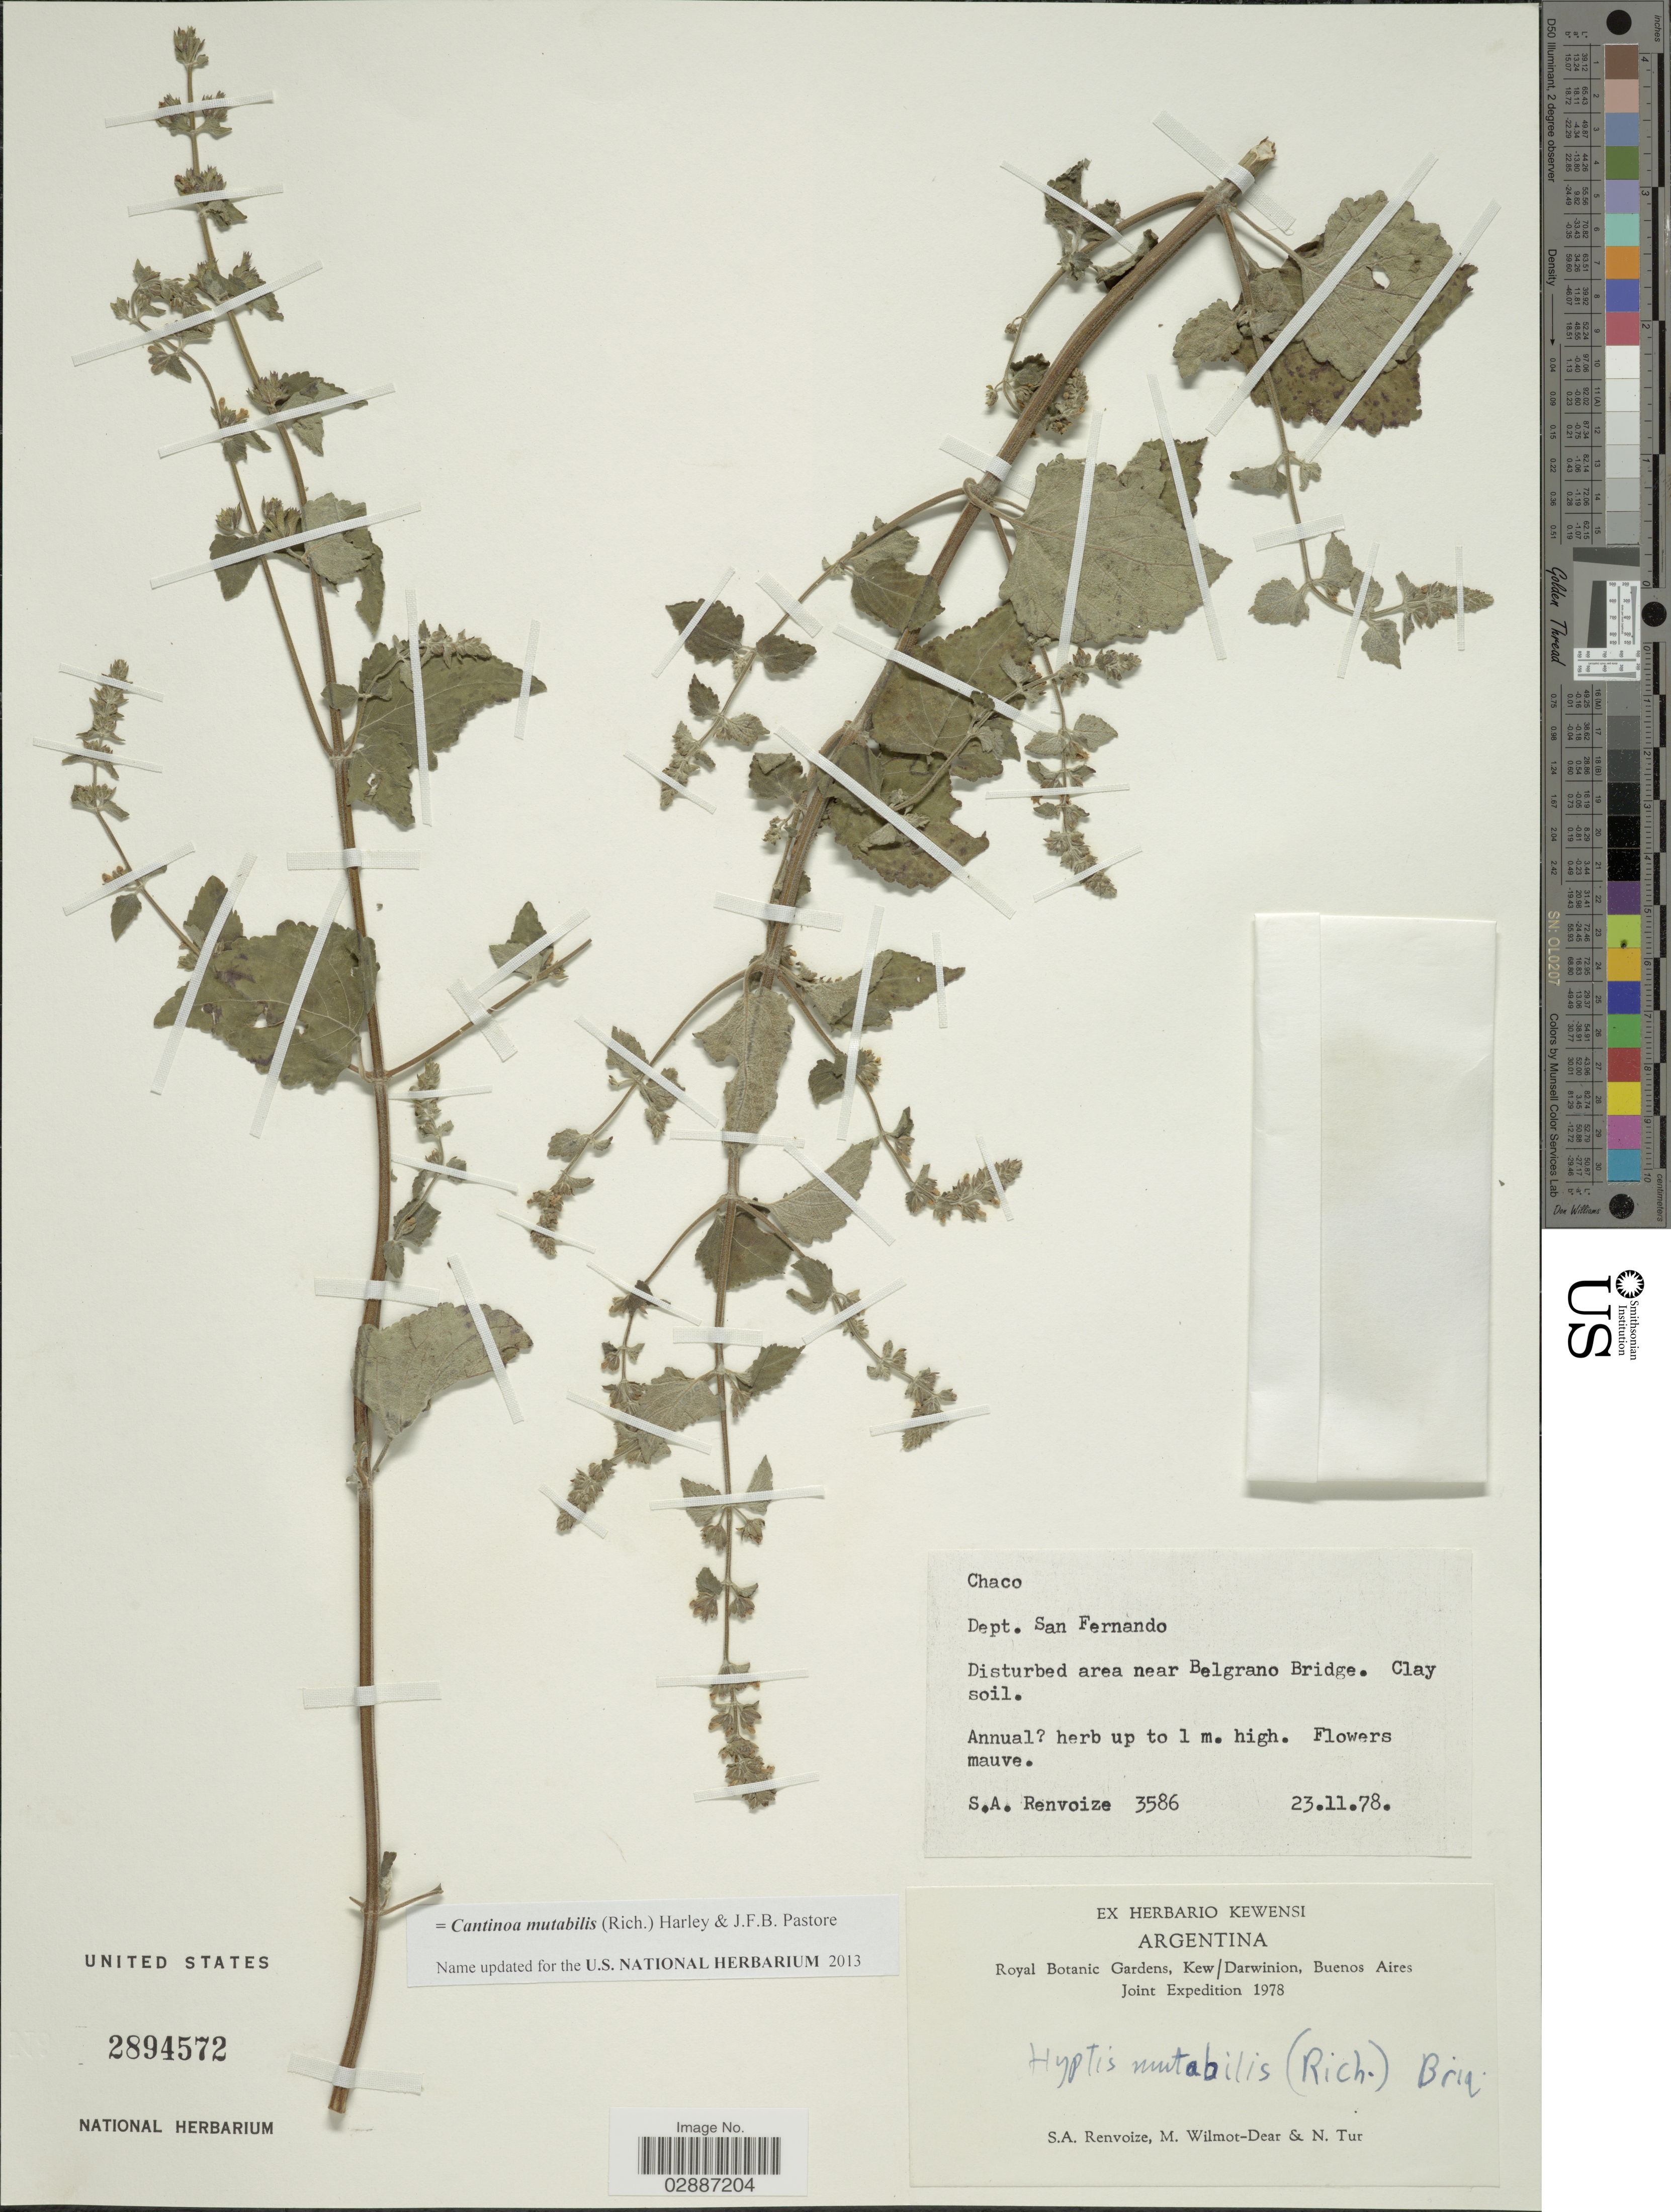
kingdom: Plantae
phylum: Tracheophyta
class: Magnoliopsida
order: Lamiales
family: Lamiaceae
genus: Cantinoa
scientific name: Cantinoa mutabilis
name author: (Epling) Harley & J.F.B. Pastore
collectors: S. A. Renvoize, M. Wilmot-Dear & N. Tur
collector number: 3586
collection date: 1978-11-23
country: Argentina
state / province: Chaco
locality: Dept. San Fernando. Disturbed area near Belgrano Bridge.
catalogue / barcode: US 2894572